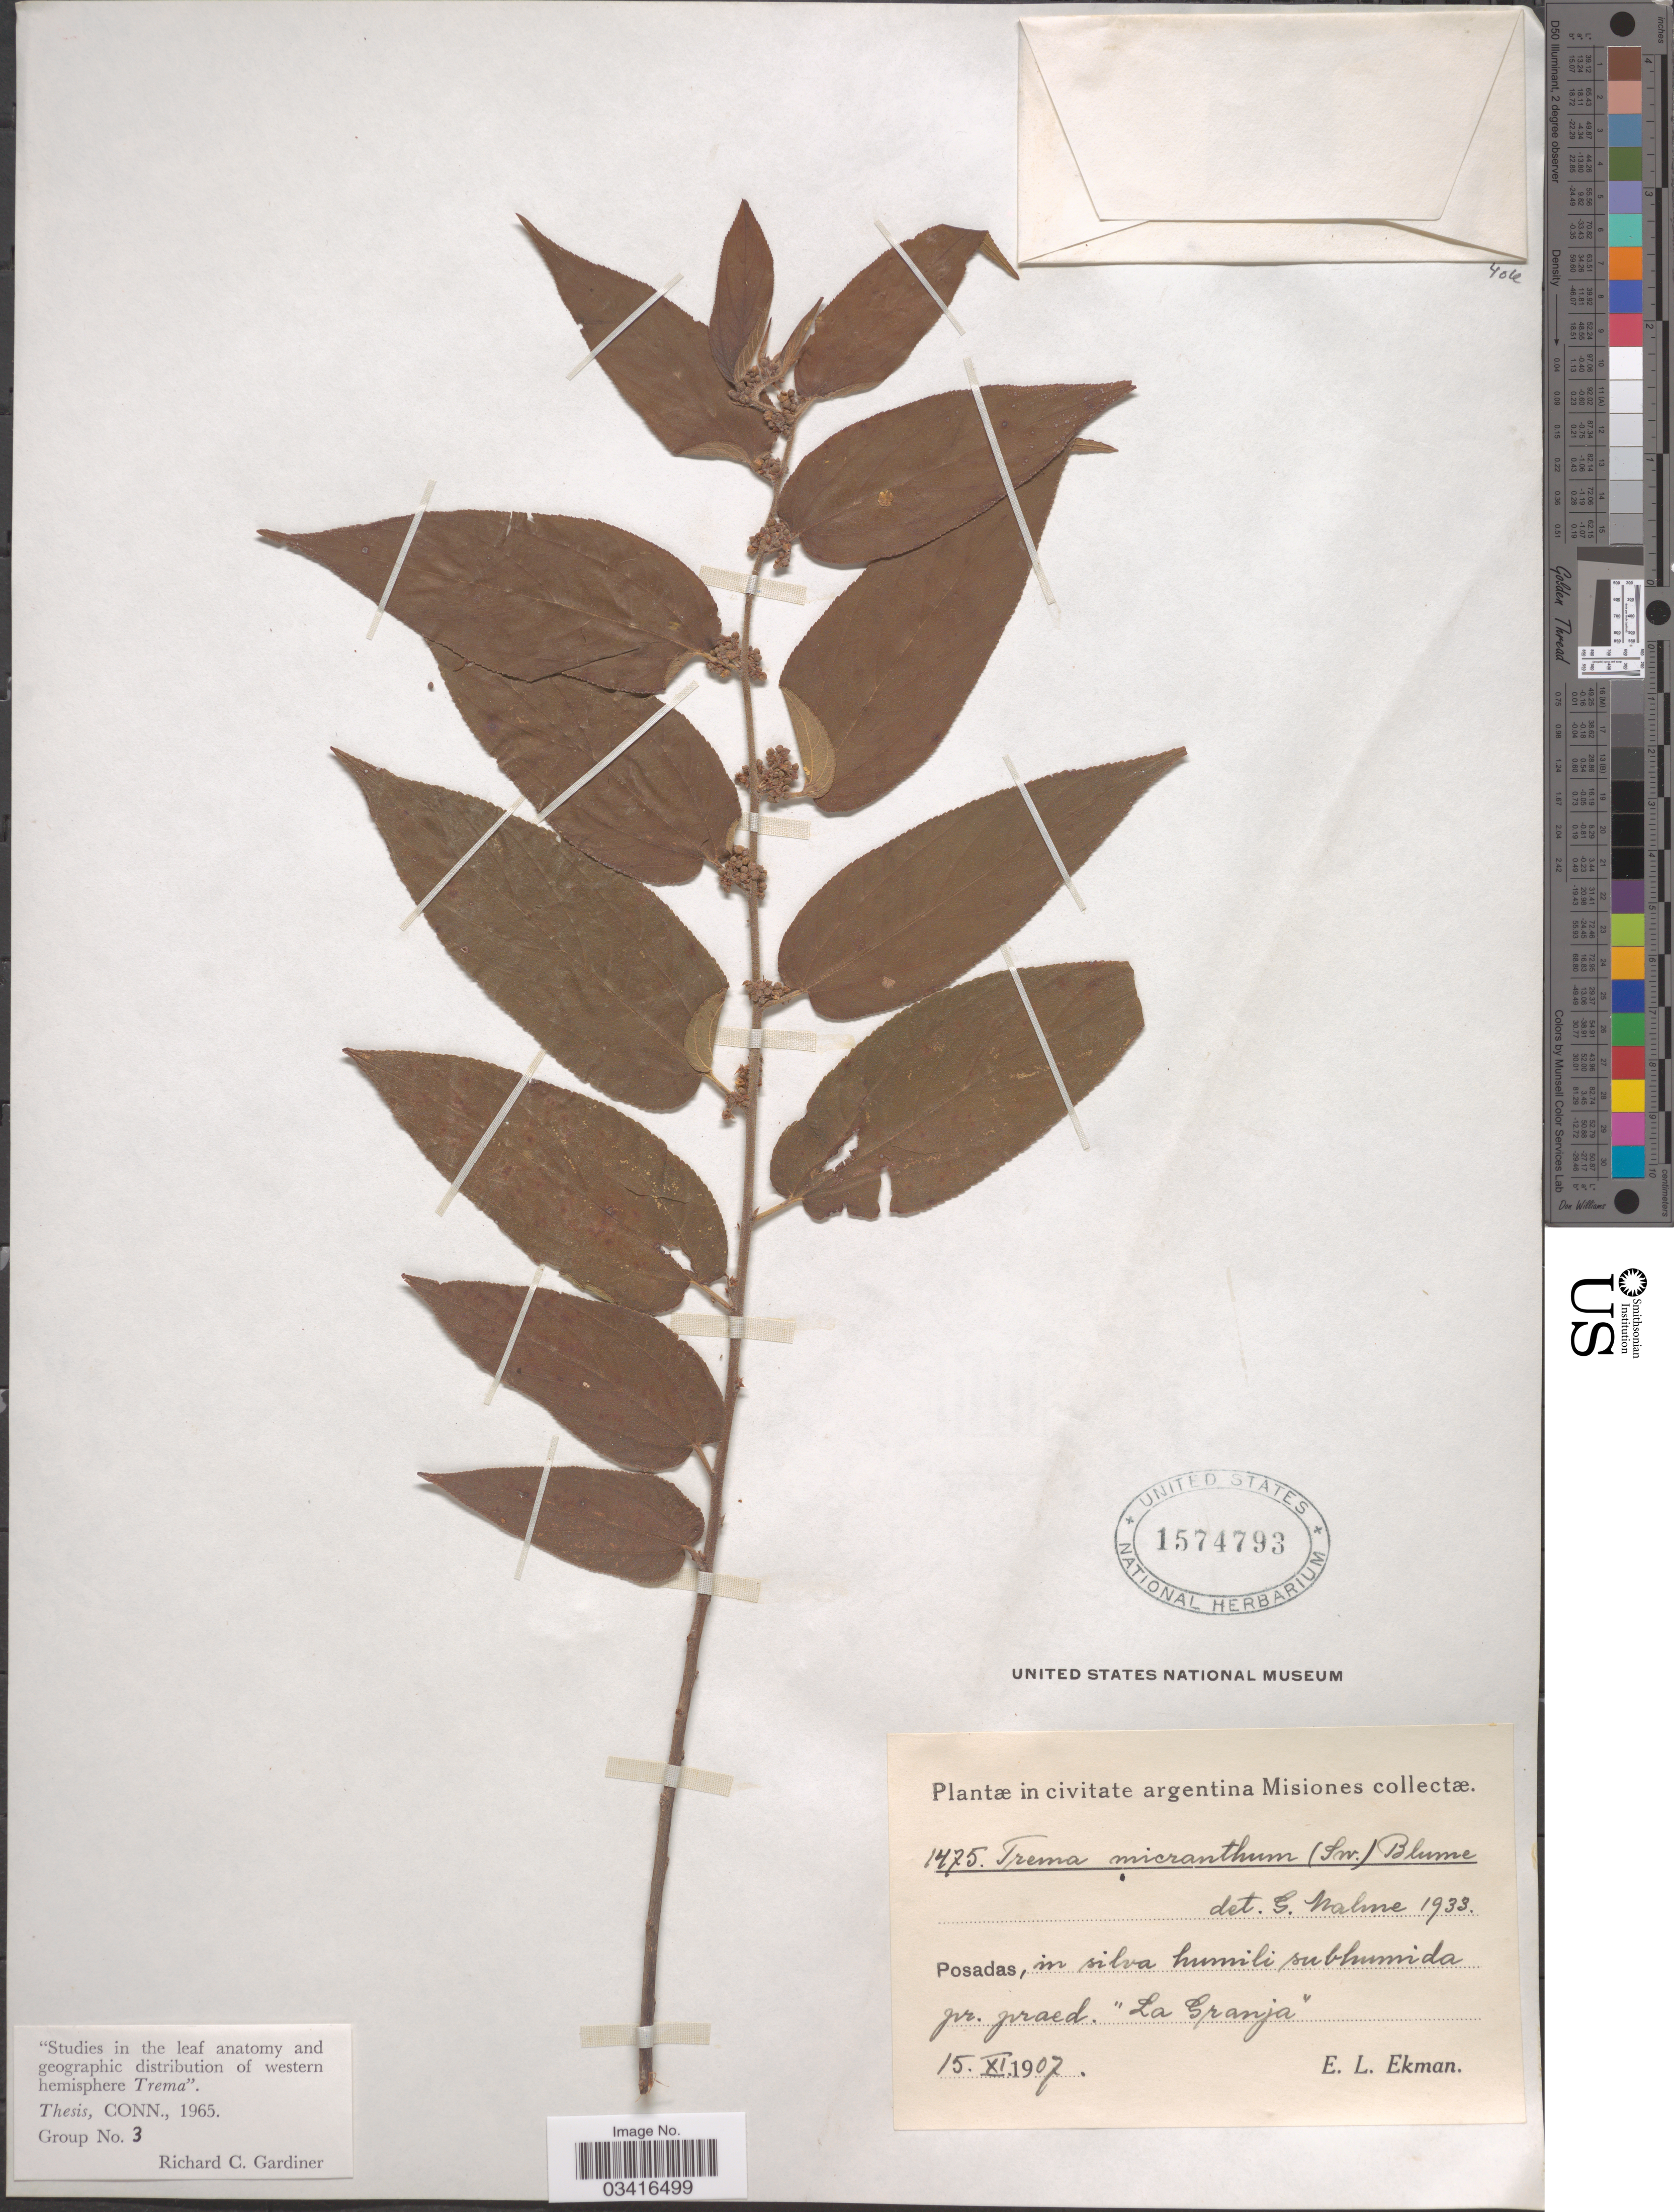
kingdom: Plantae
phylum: Tracheophyta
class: Magnoliopsida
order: Rosales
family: Cannabaceae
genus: Trema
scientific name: Trema micranthum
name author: (L.) Blume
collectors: E. L. Ekman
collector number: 1475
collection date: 1907-11-15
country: Argentina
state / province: Misiones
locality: In civitate argentina Misiones. Posadas, in silva humili subhumida pr. praed. "La Granja".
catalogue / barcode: US 1574793